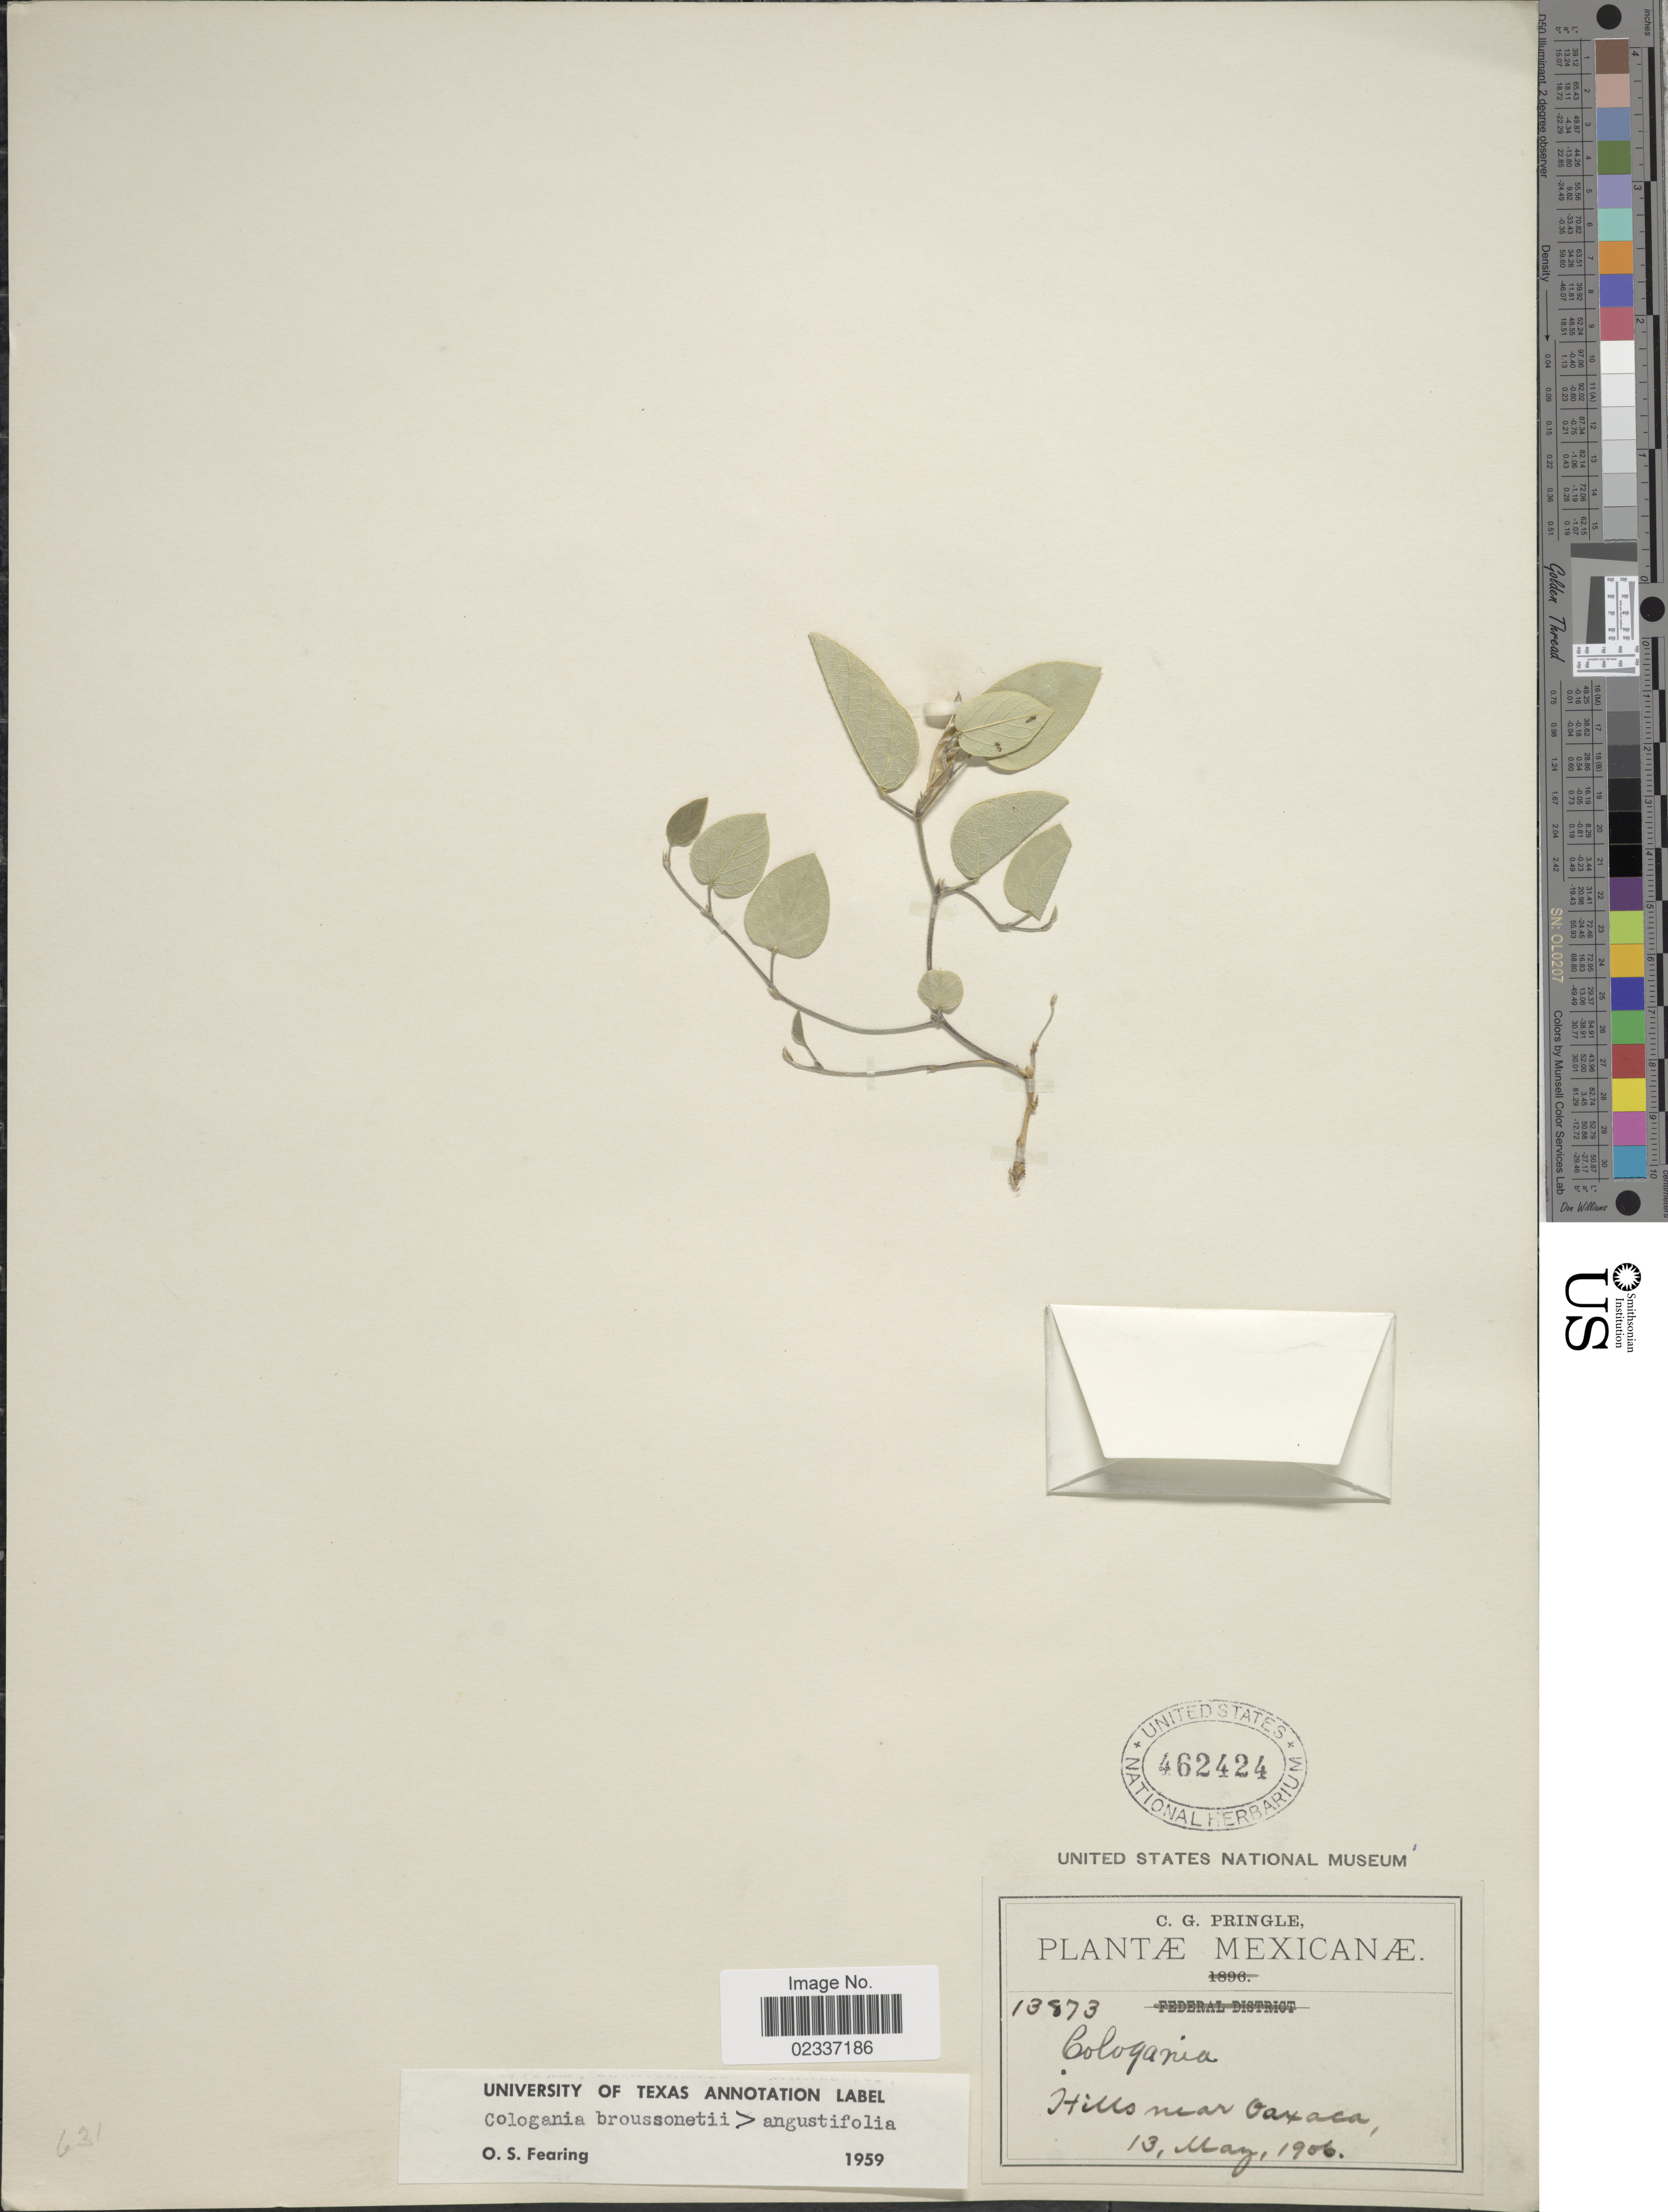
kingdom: Plantae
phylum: Tracheophyta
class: Magnoliopsida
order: Fabales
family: Fabaceae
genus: Cologania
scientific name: Cologania broussonetii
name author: (Balb.) DC.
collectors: C. G. Pringle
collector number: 13873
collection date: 1906-05-13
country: Mexico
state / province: Oaxaca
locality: Hills near Oaxaca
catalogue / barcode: US 462424